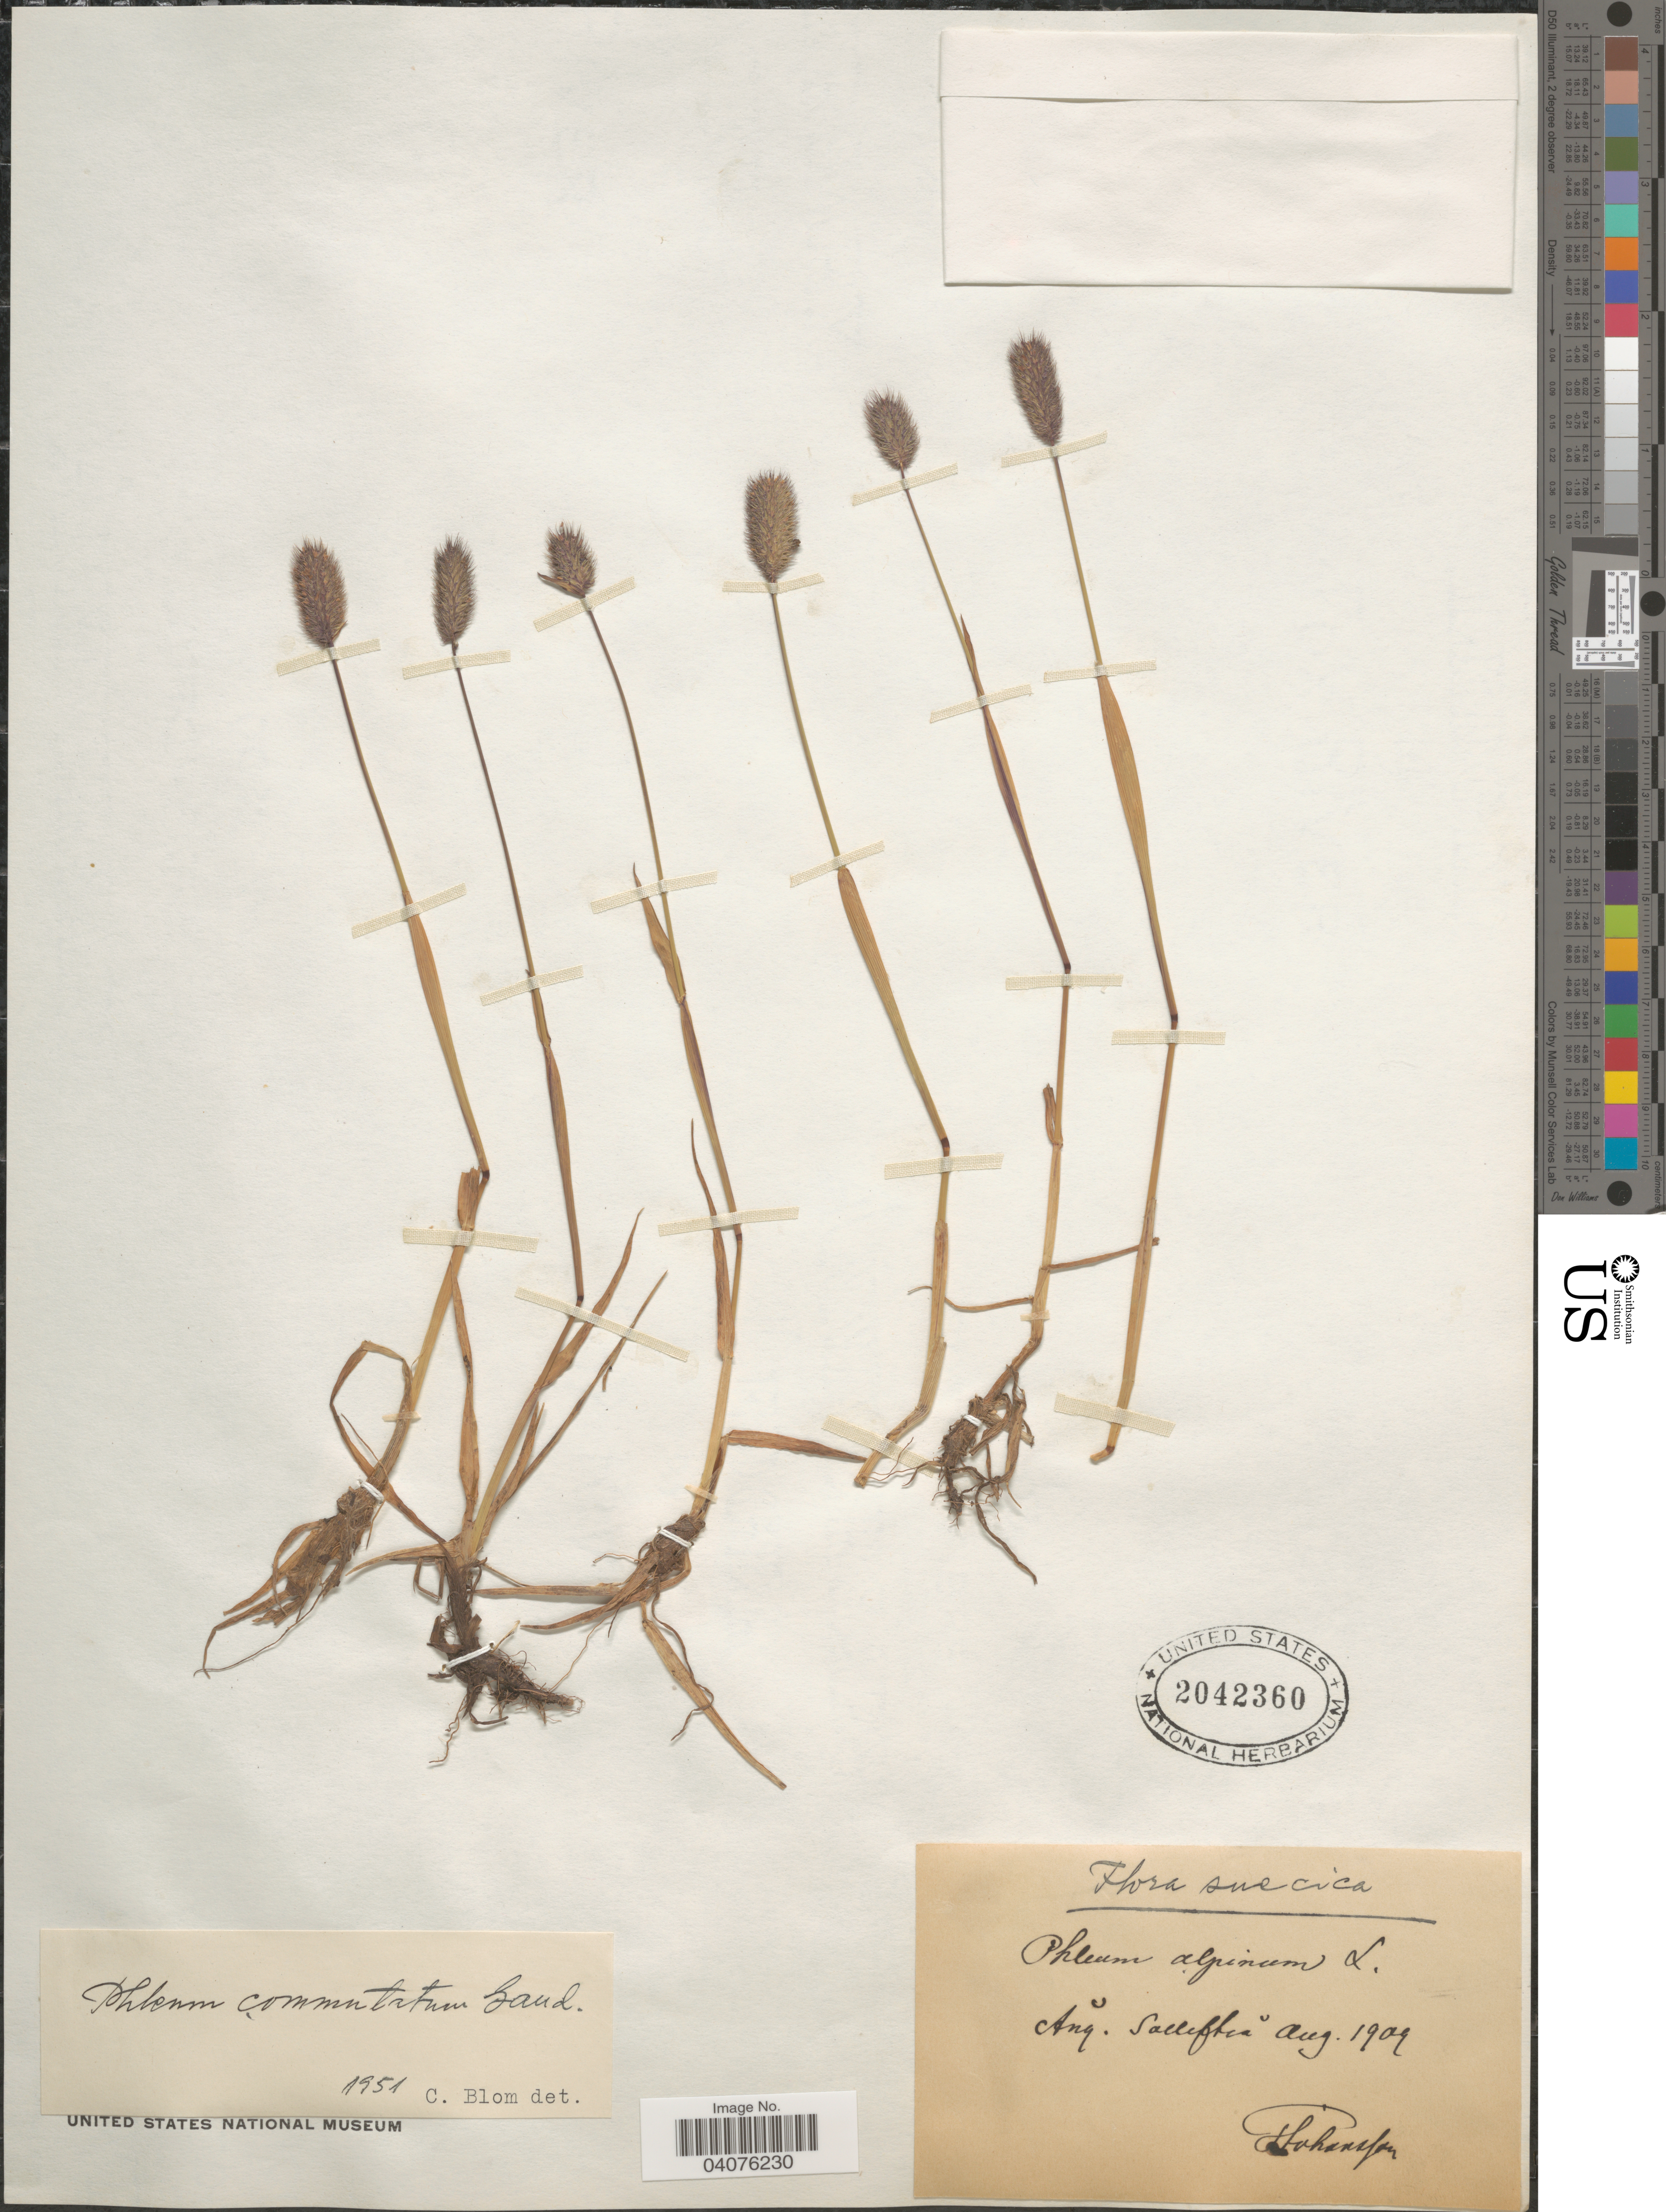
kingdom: Plantae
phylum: Tracheophyta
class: Liliopsida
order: Poales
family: Poaceae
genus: Phleum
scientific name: Phleum alpinum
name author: L.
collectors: P. Johansson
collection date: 1909-08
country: Sweden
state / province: Västernorrland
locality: Ang. Sollefteå.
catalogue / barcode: US 2042360